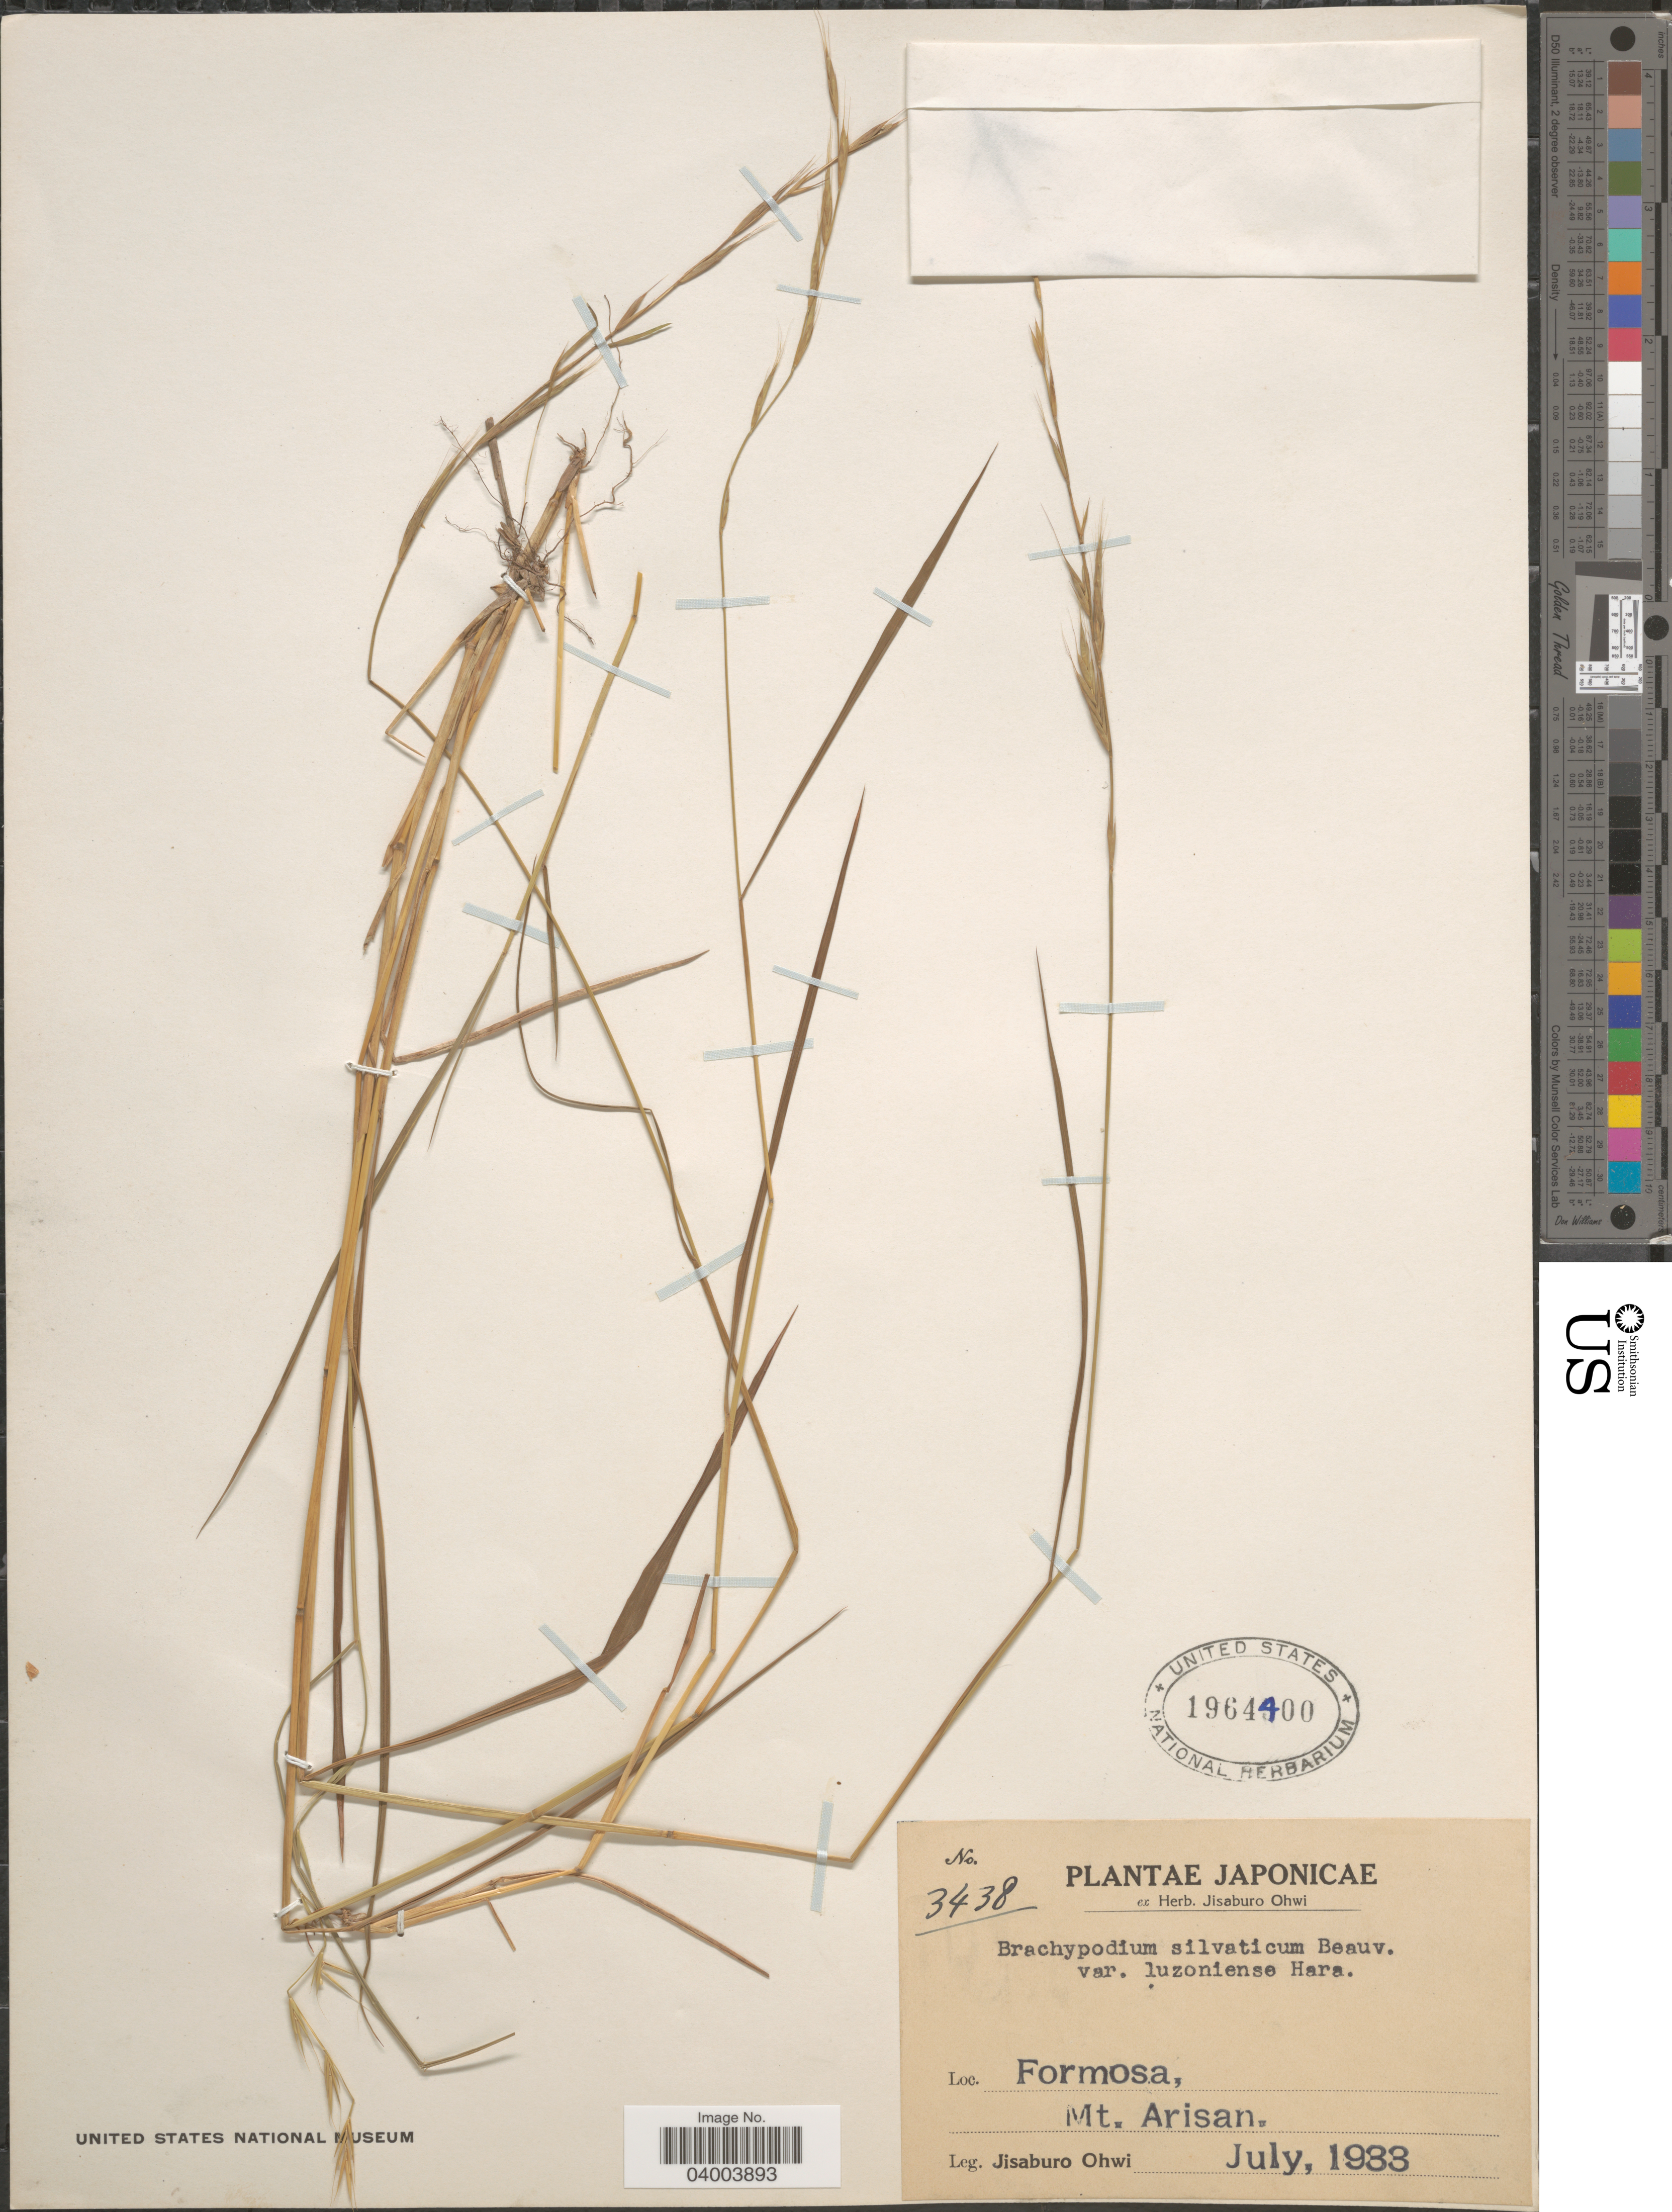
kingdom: Plantae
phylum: Tracheophyta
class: Liliopsida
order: Poales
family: Poaceae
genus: Brachypodium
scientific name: Brachypodium sylvaticum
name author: (Huds.) P. Beauv.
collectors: J. Ohwi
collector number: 3438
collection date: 1933-07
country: Taiwan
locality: Formosa, Mt. Arisan.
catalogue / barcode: US 1964400